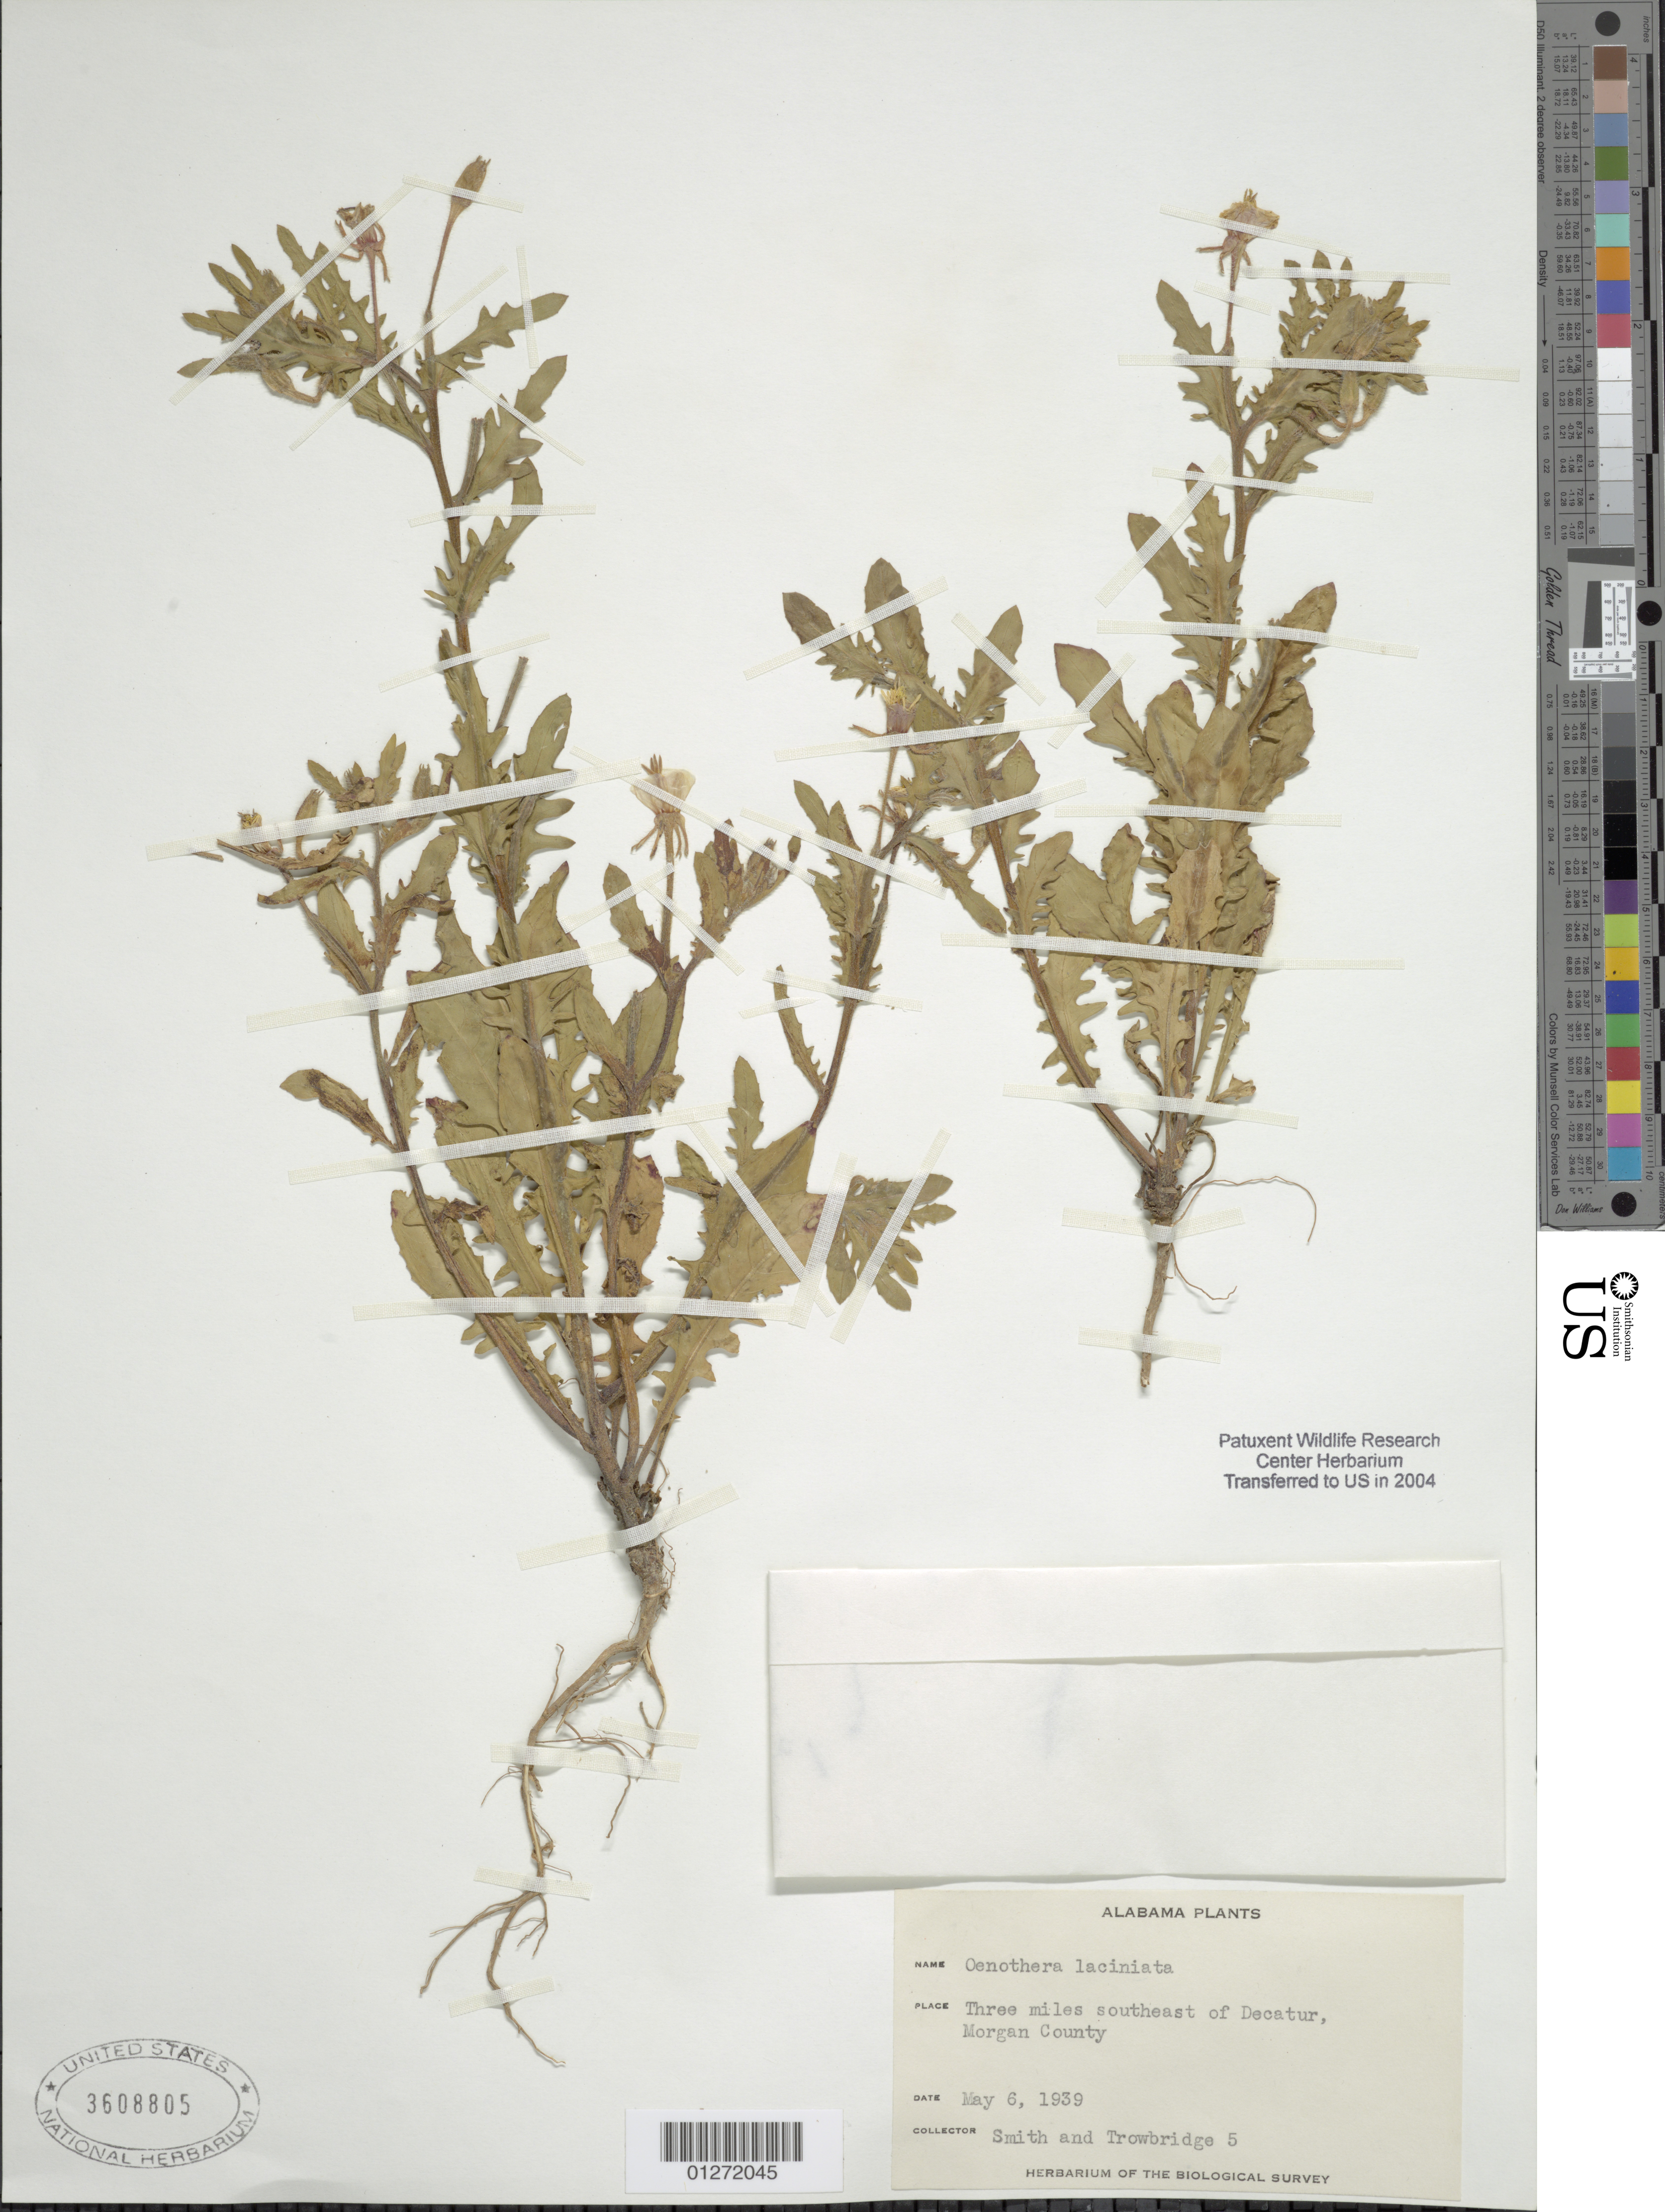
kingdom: Plantae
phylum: Tracheophyta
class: Magnoliopsida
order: Myrtales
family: Onagraceae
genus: Oenothera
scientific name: Oenothera laciniata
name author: Hill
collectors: -- Smith & Trowbridge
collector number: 5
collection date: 1939-05-06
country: United States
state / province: Alabama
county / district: Morgan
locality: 3 mi SE of Decatur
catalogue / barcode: US 3608805